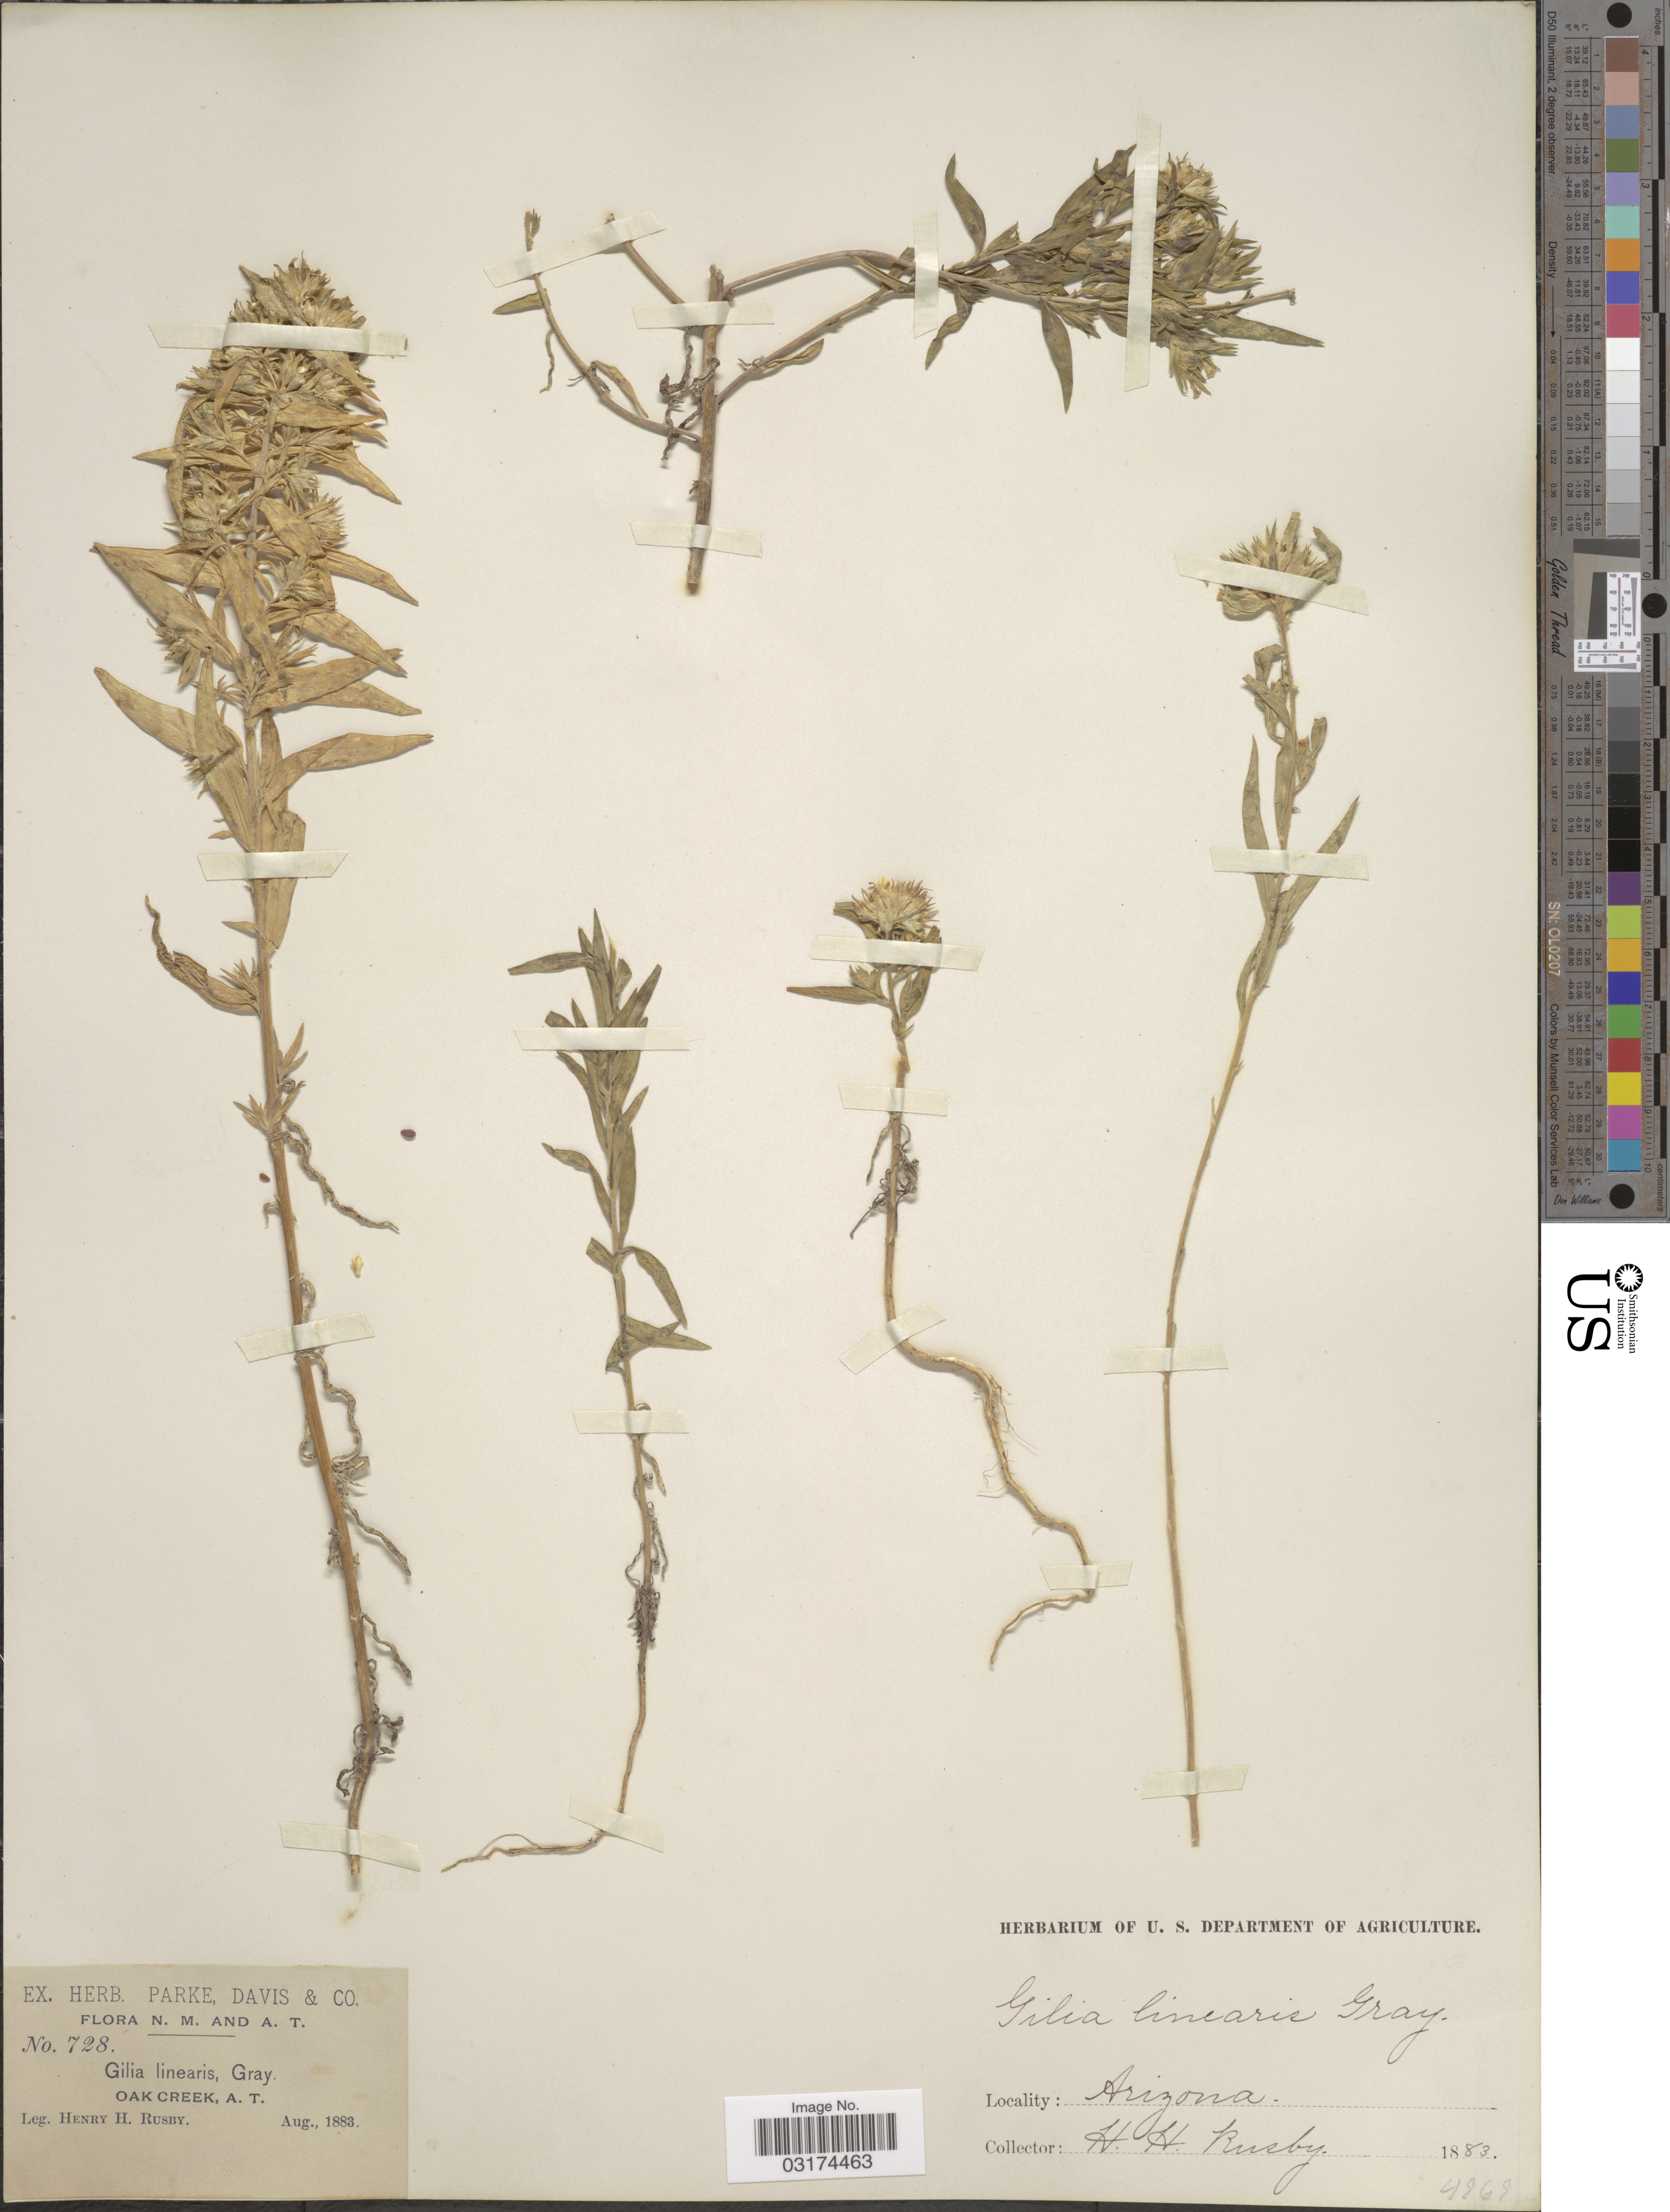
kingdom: Plantae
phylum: Tracheophyta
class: Magnoliopsida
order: Ericales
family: Polemoniaceae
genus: Collomia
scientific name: Collomia linearis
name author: Nutt.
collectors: H. H. Rusby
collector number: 728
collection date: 1883-08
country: United States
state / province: Arizona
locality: Oak Creek, A.T.